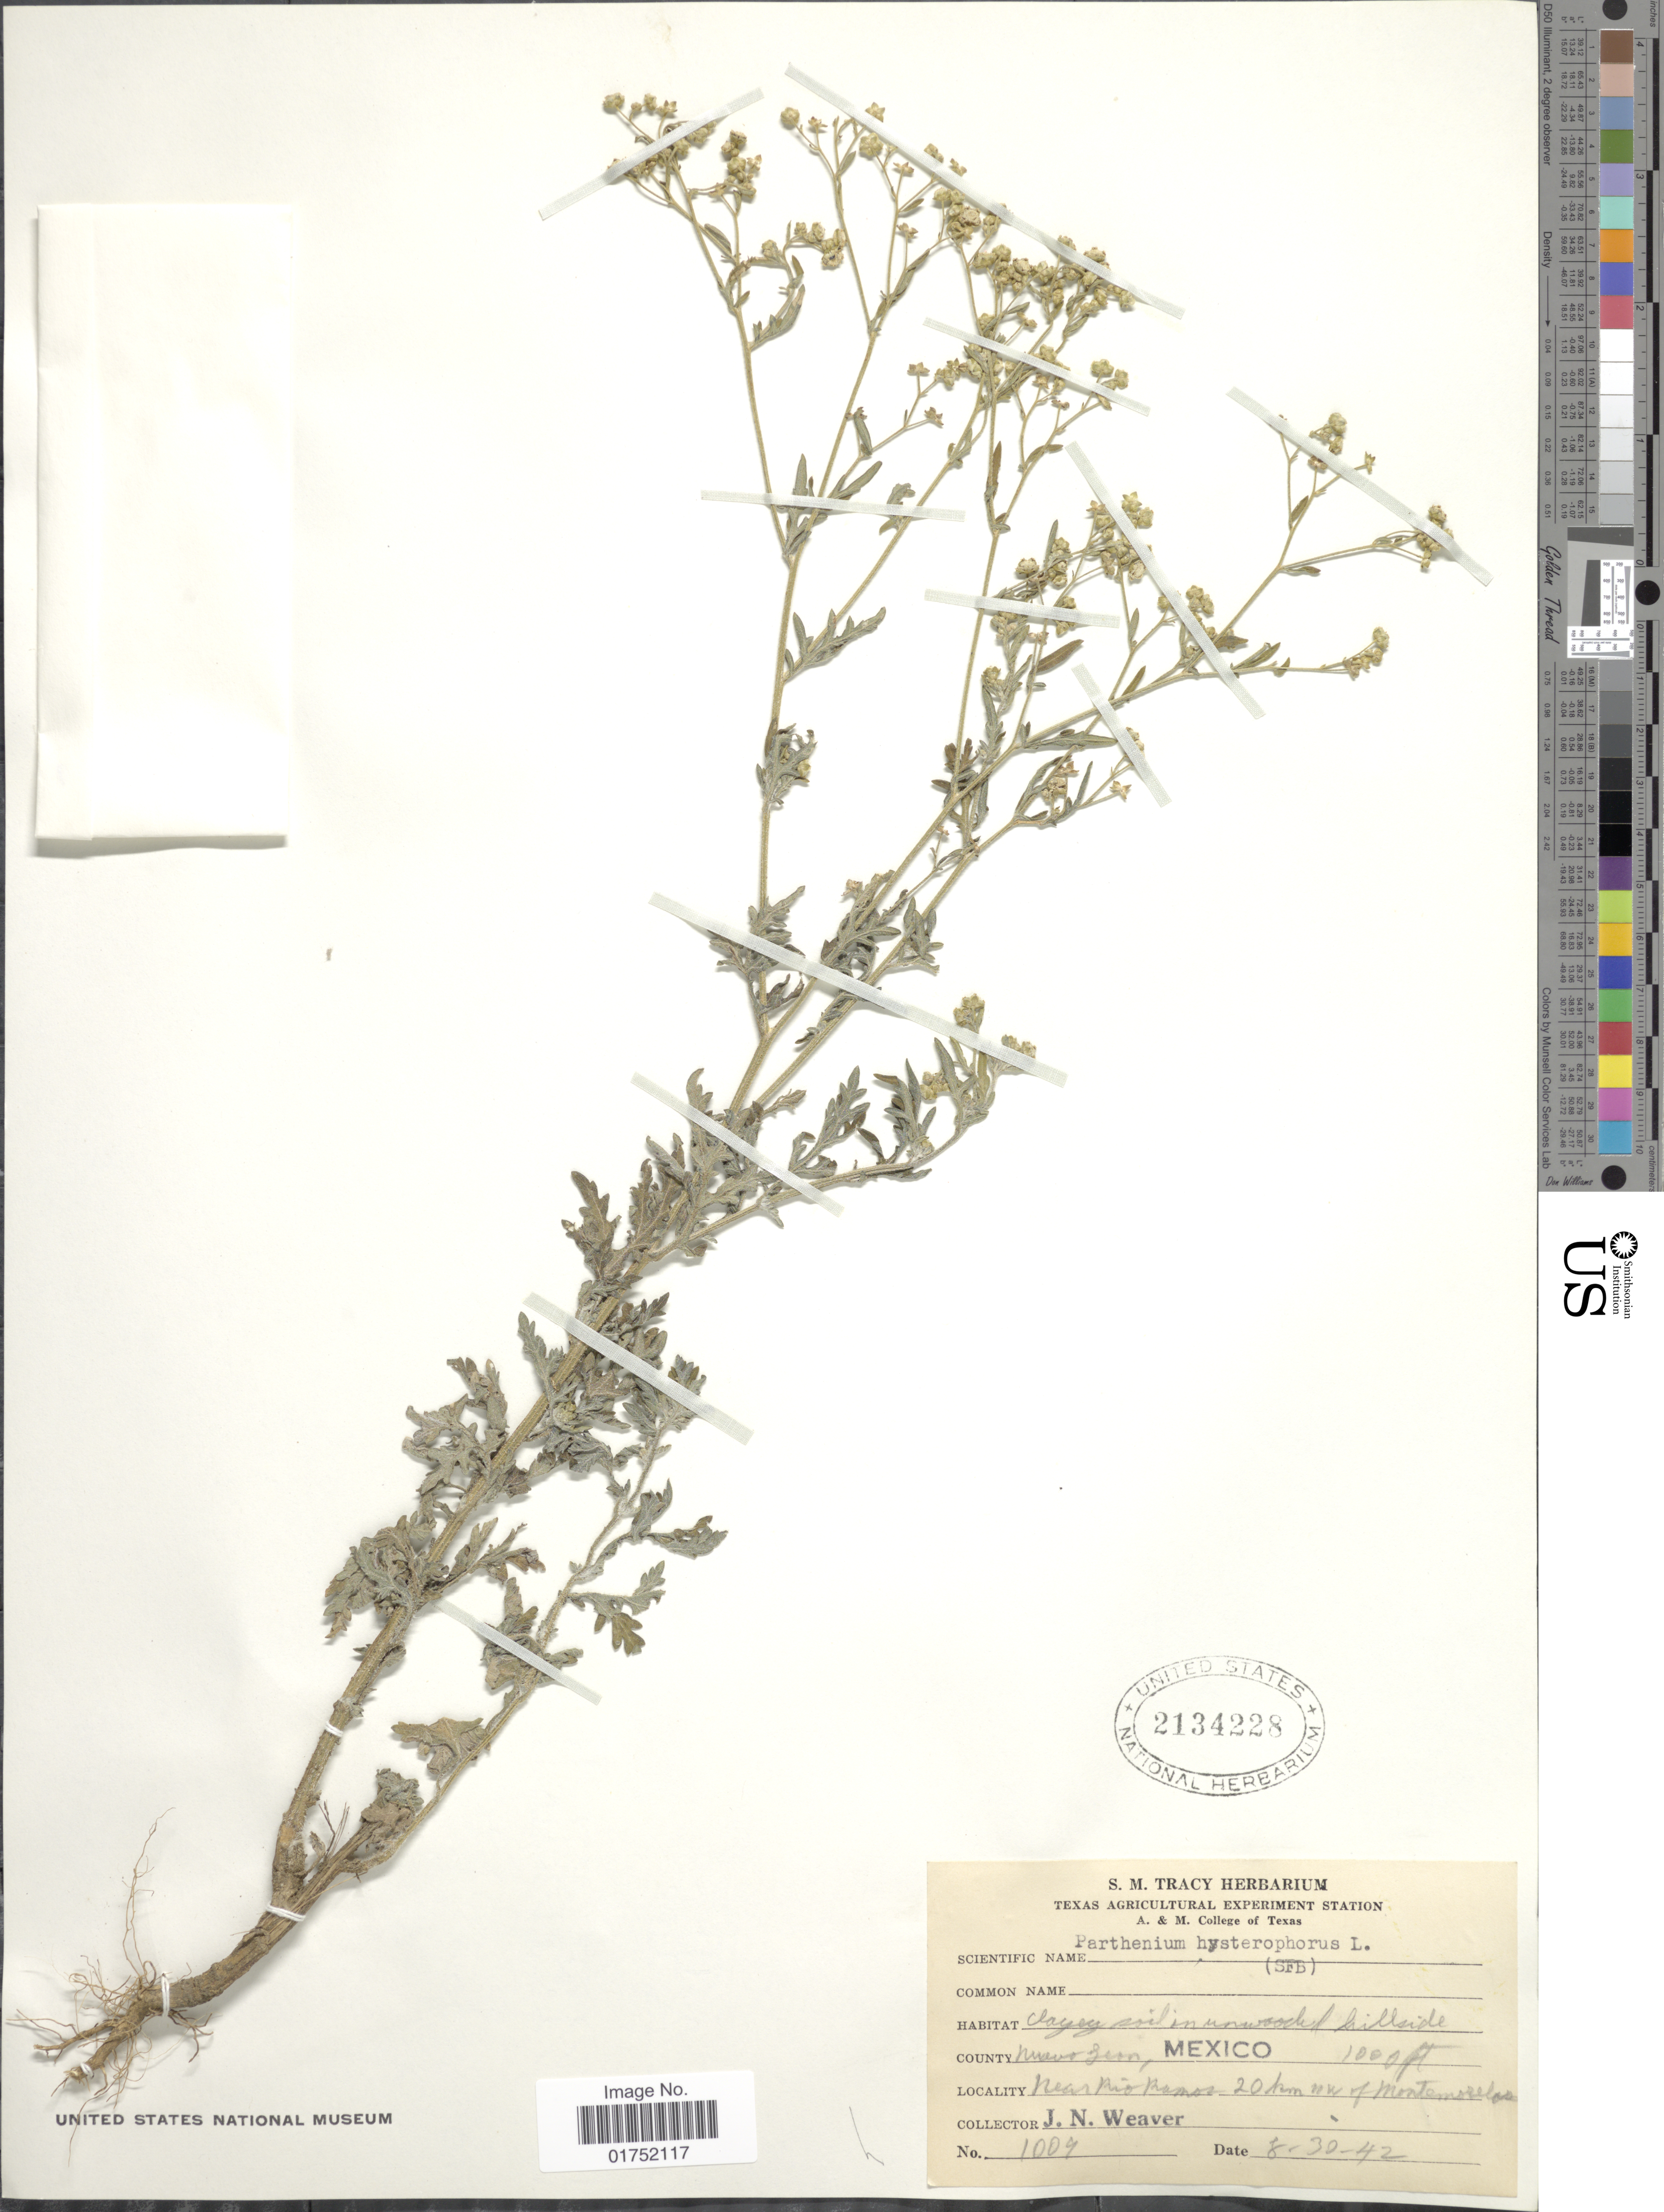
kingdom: Plantae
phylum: Tracheophyta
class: Magnoliopsida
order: Asterales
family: Asteraceae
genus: Parthenium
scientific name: Parthenium hysterophorus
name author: L.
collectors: J. N. Weaver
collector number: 1004*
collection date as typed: Transcribed d/m/y: 30/8/42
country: Mexico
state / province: Nuevo León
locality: Near Rio Ramos, 20 km NW of Montemorelos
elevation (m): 305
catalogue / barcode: US 2134228